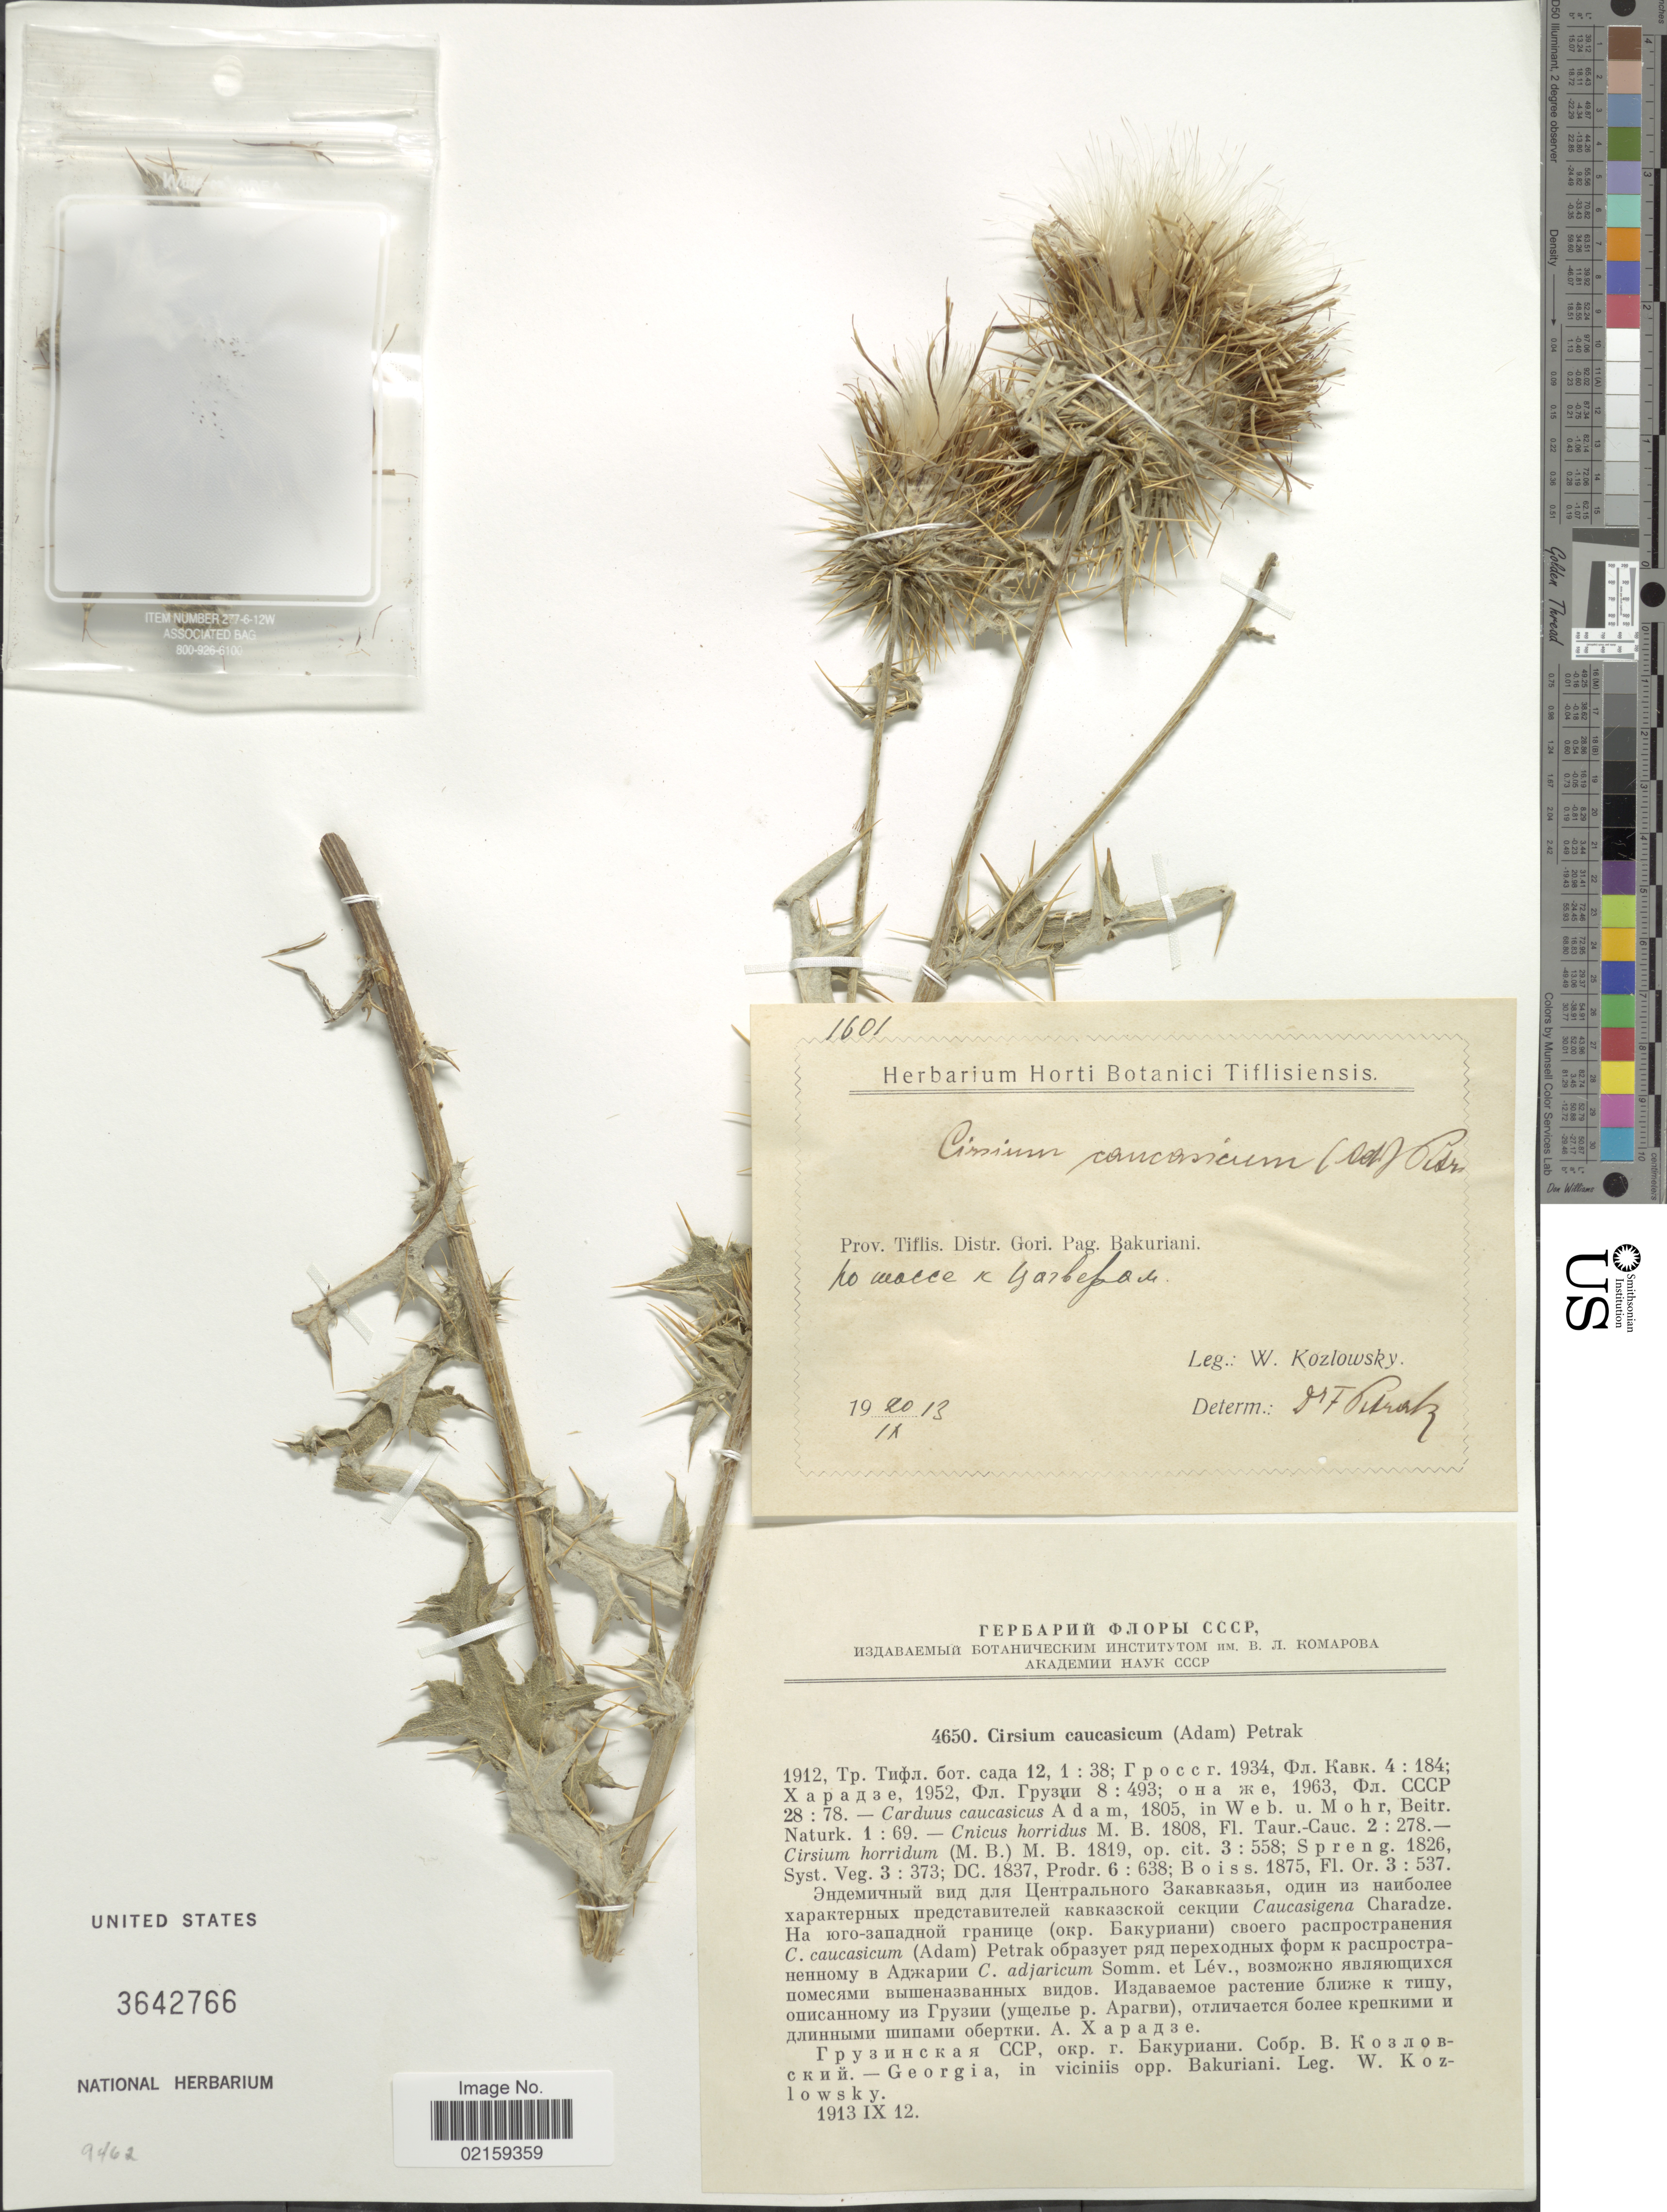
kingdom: Plantae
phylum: Tracheophyta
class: Magnoliopsida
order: Asterales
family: Asteraceae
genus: Cirsium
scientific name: Cirsium caucasicum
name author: Petr.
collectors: W. Kozlowsky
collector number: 4650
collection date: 1913-09-12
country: Georgia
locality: Georgia, in viciniis opp. Bakuriani.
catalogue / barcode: US 3642766